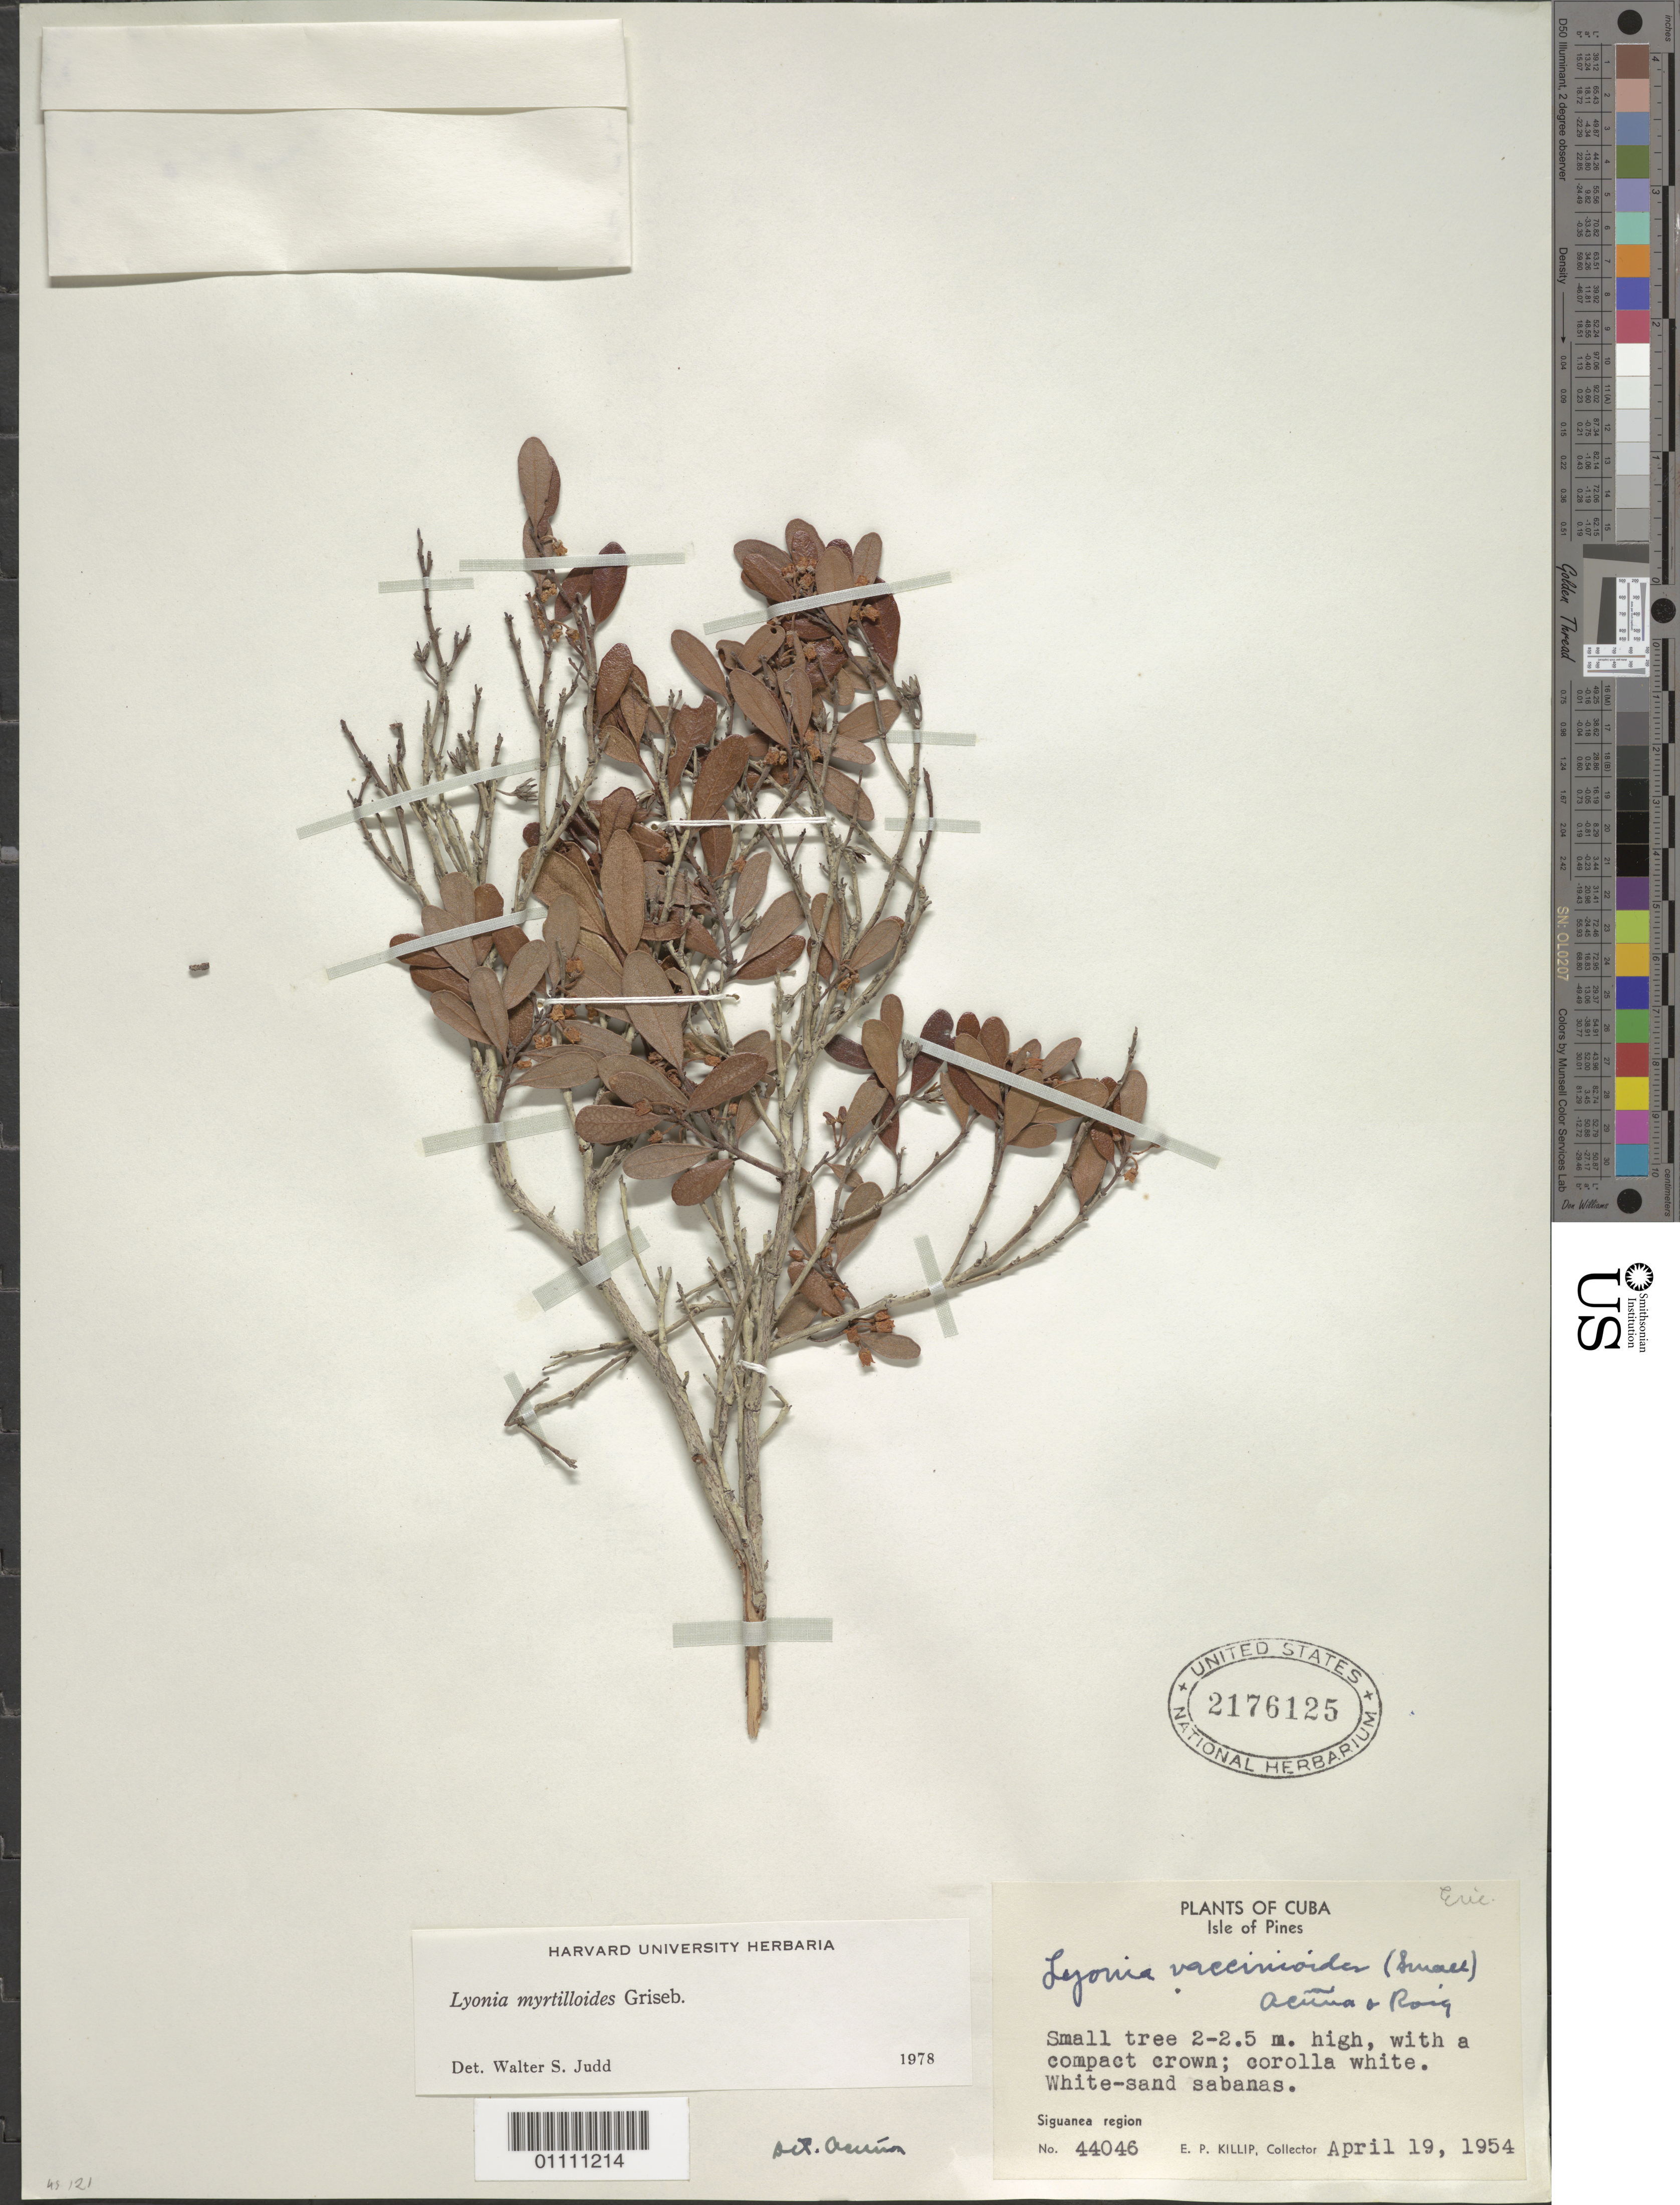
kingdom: Plantae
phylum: Tracheophyta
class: Magnoliopsida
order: Ericales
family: Ericaceae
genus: Lyonia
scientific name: Lyonia myrtilloides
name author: Griseb.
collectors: E. P. Killip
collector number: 44046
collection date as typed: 19 Apr 1954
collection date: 1954-04-19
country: Cuba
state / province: Isla de La Juventud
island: Isla de la Juventud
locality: White sand sabanas Siguanea region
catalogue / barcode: US 2176125